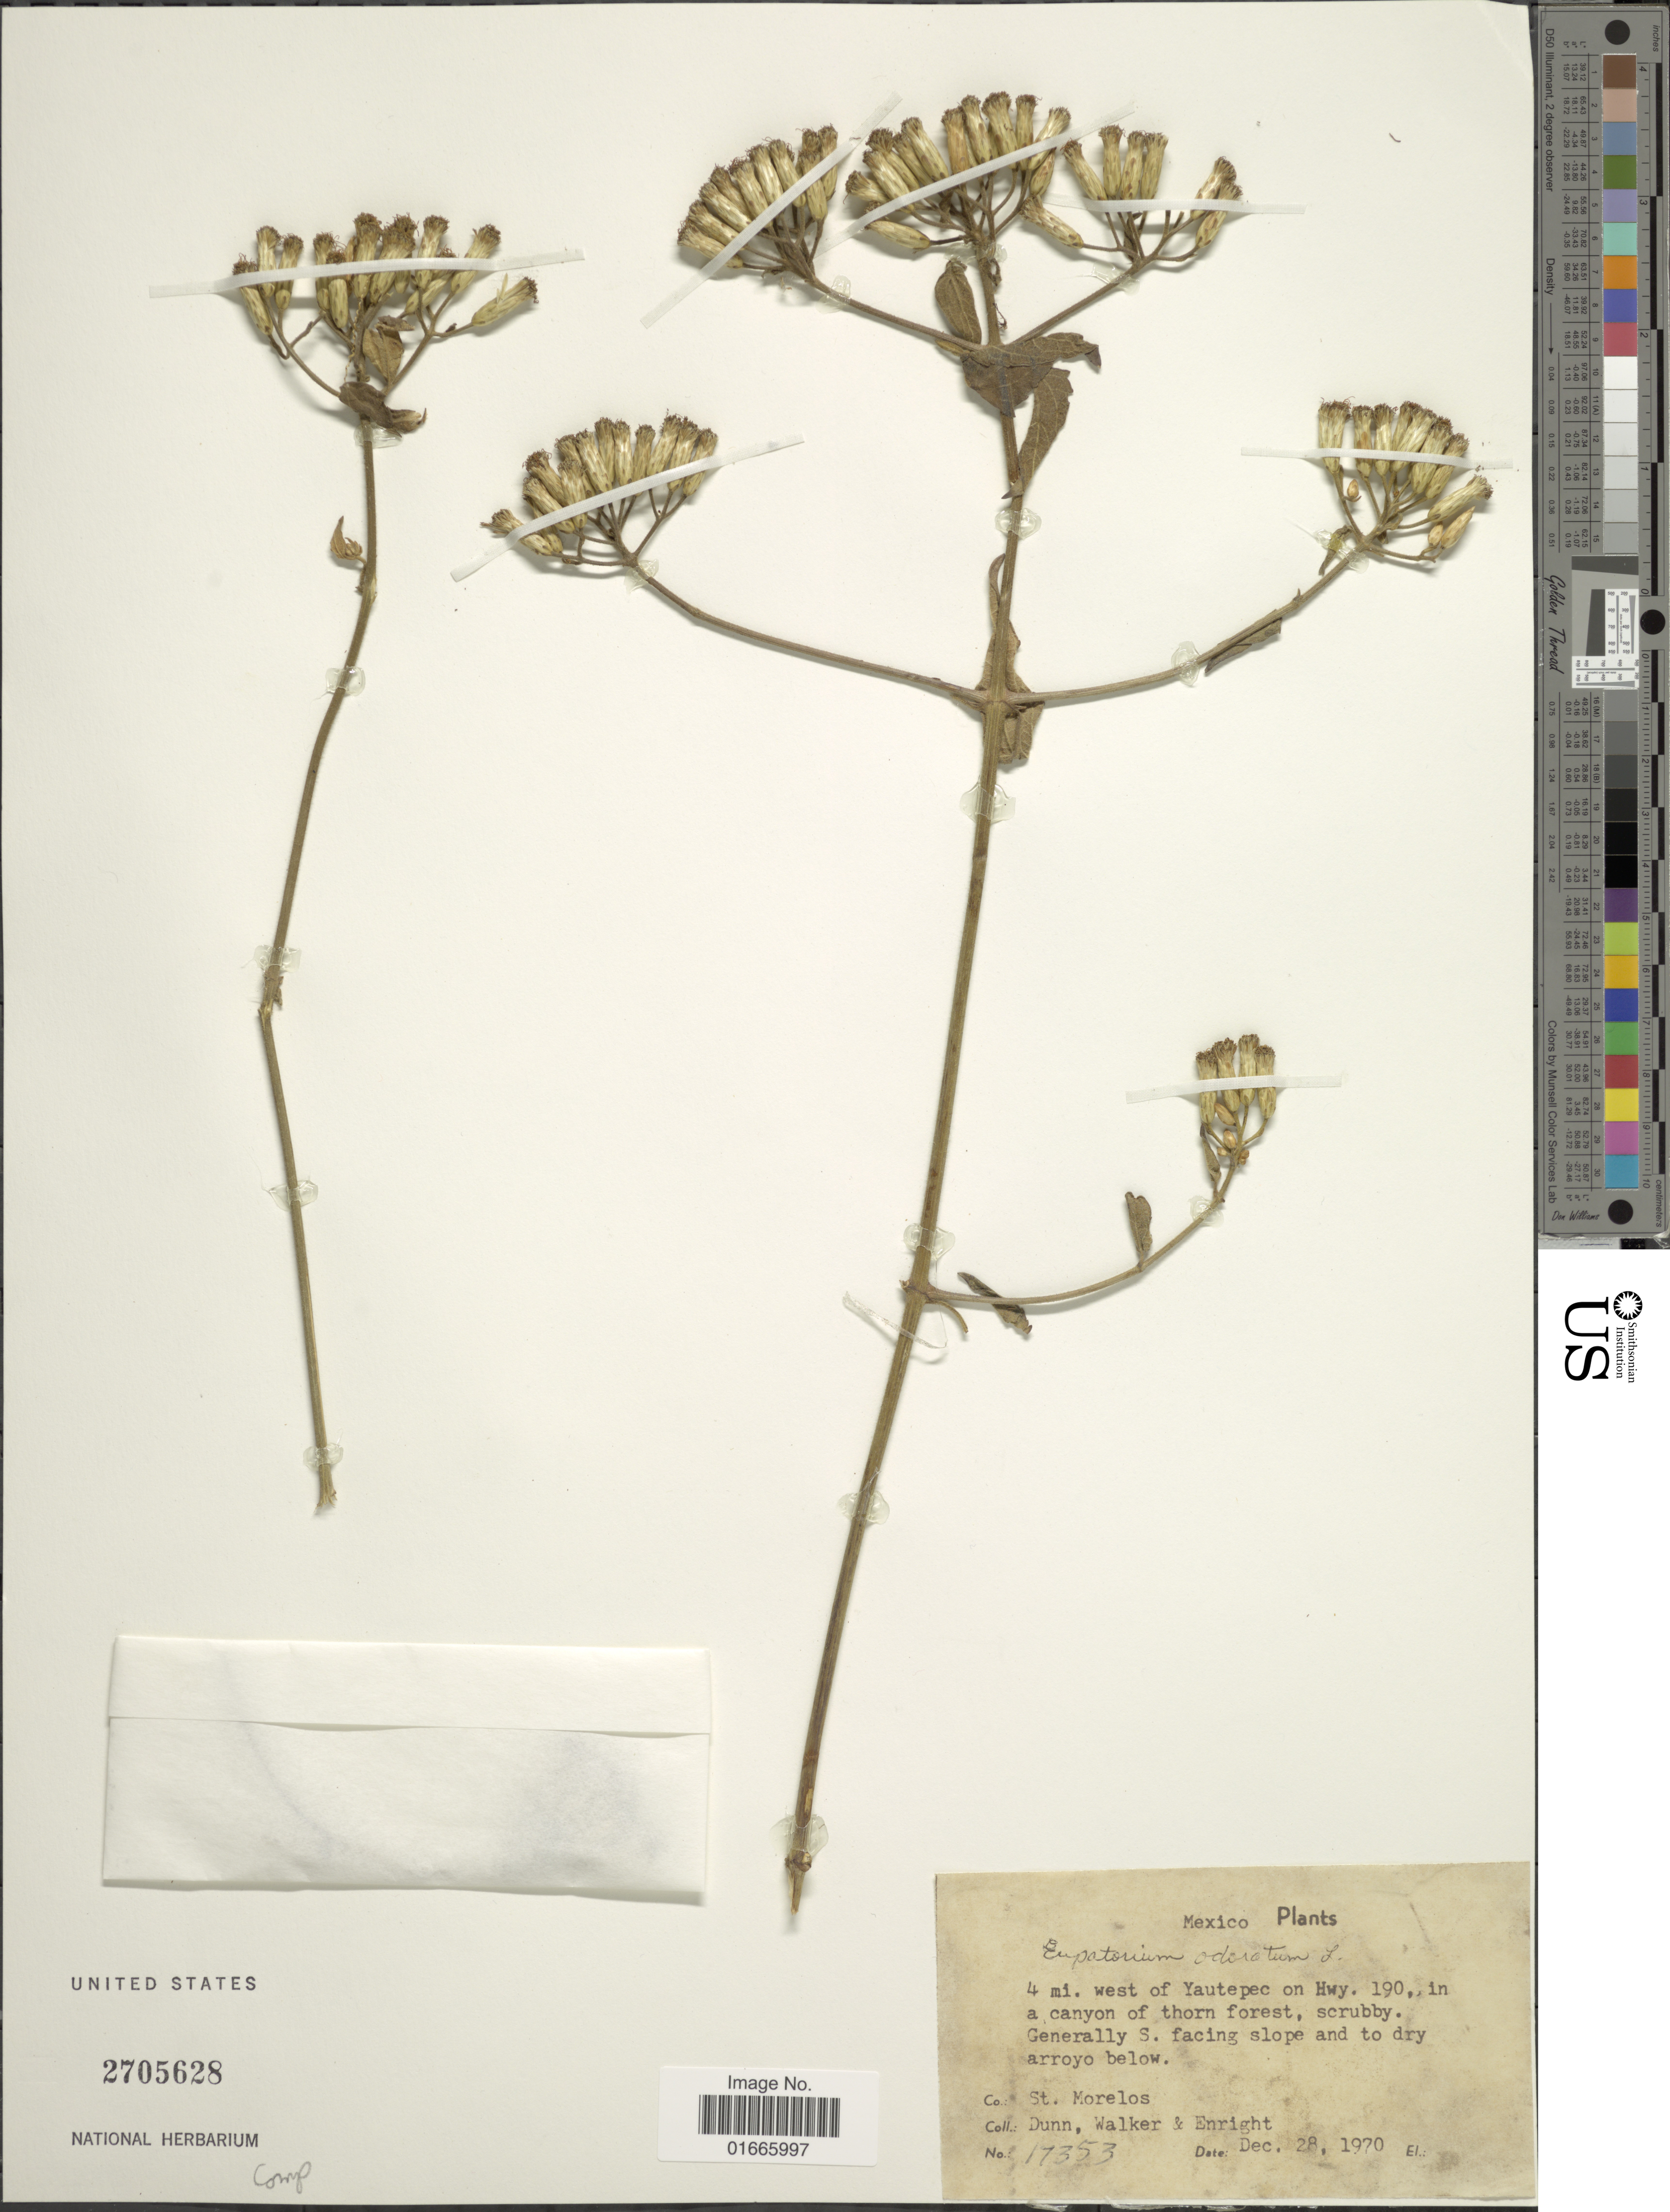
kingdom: Plantae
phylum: Tracheophyta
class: Magnoliopsida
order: Asterales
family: Asteraceae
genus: Chromolaena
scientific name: Chromolaena odorata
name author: (L.) R.M. King & H. Rob.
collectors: Dunn, --, -. Walker & -. Enright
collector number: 17353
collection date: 1970-12-28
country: Mexico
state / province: Morelos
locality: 4 mi. west of Yautepec on Hwy. 190, in a canyon of thorn forest, Co.: St. Morelos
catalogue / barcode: US 2705628